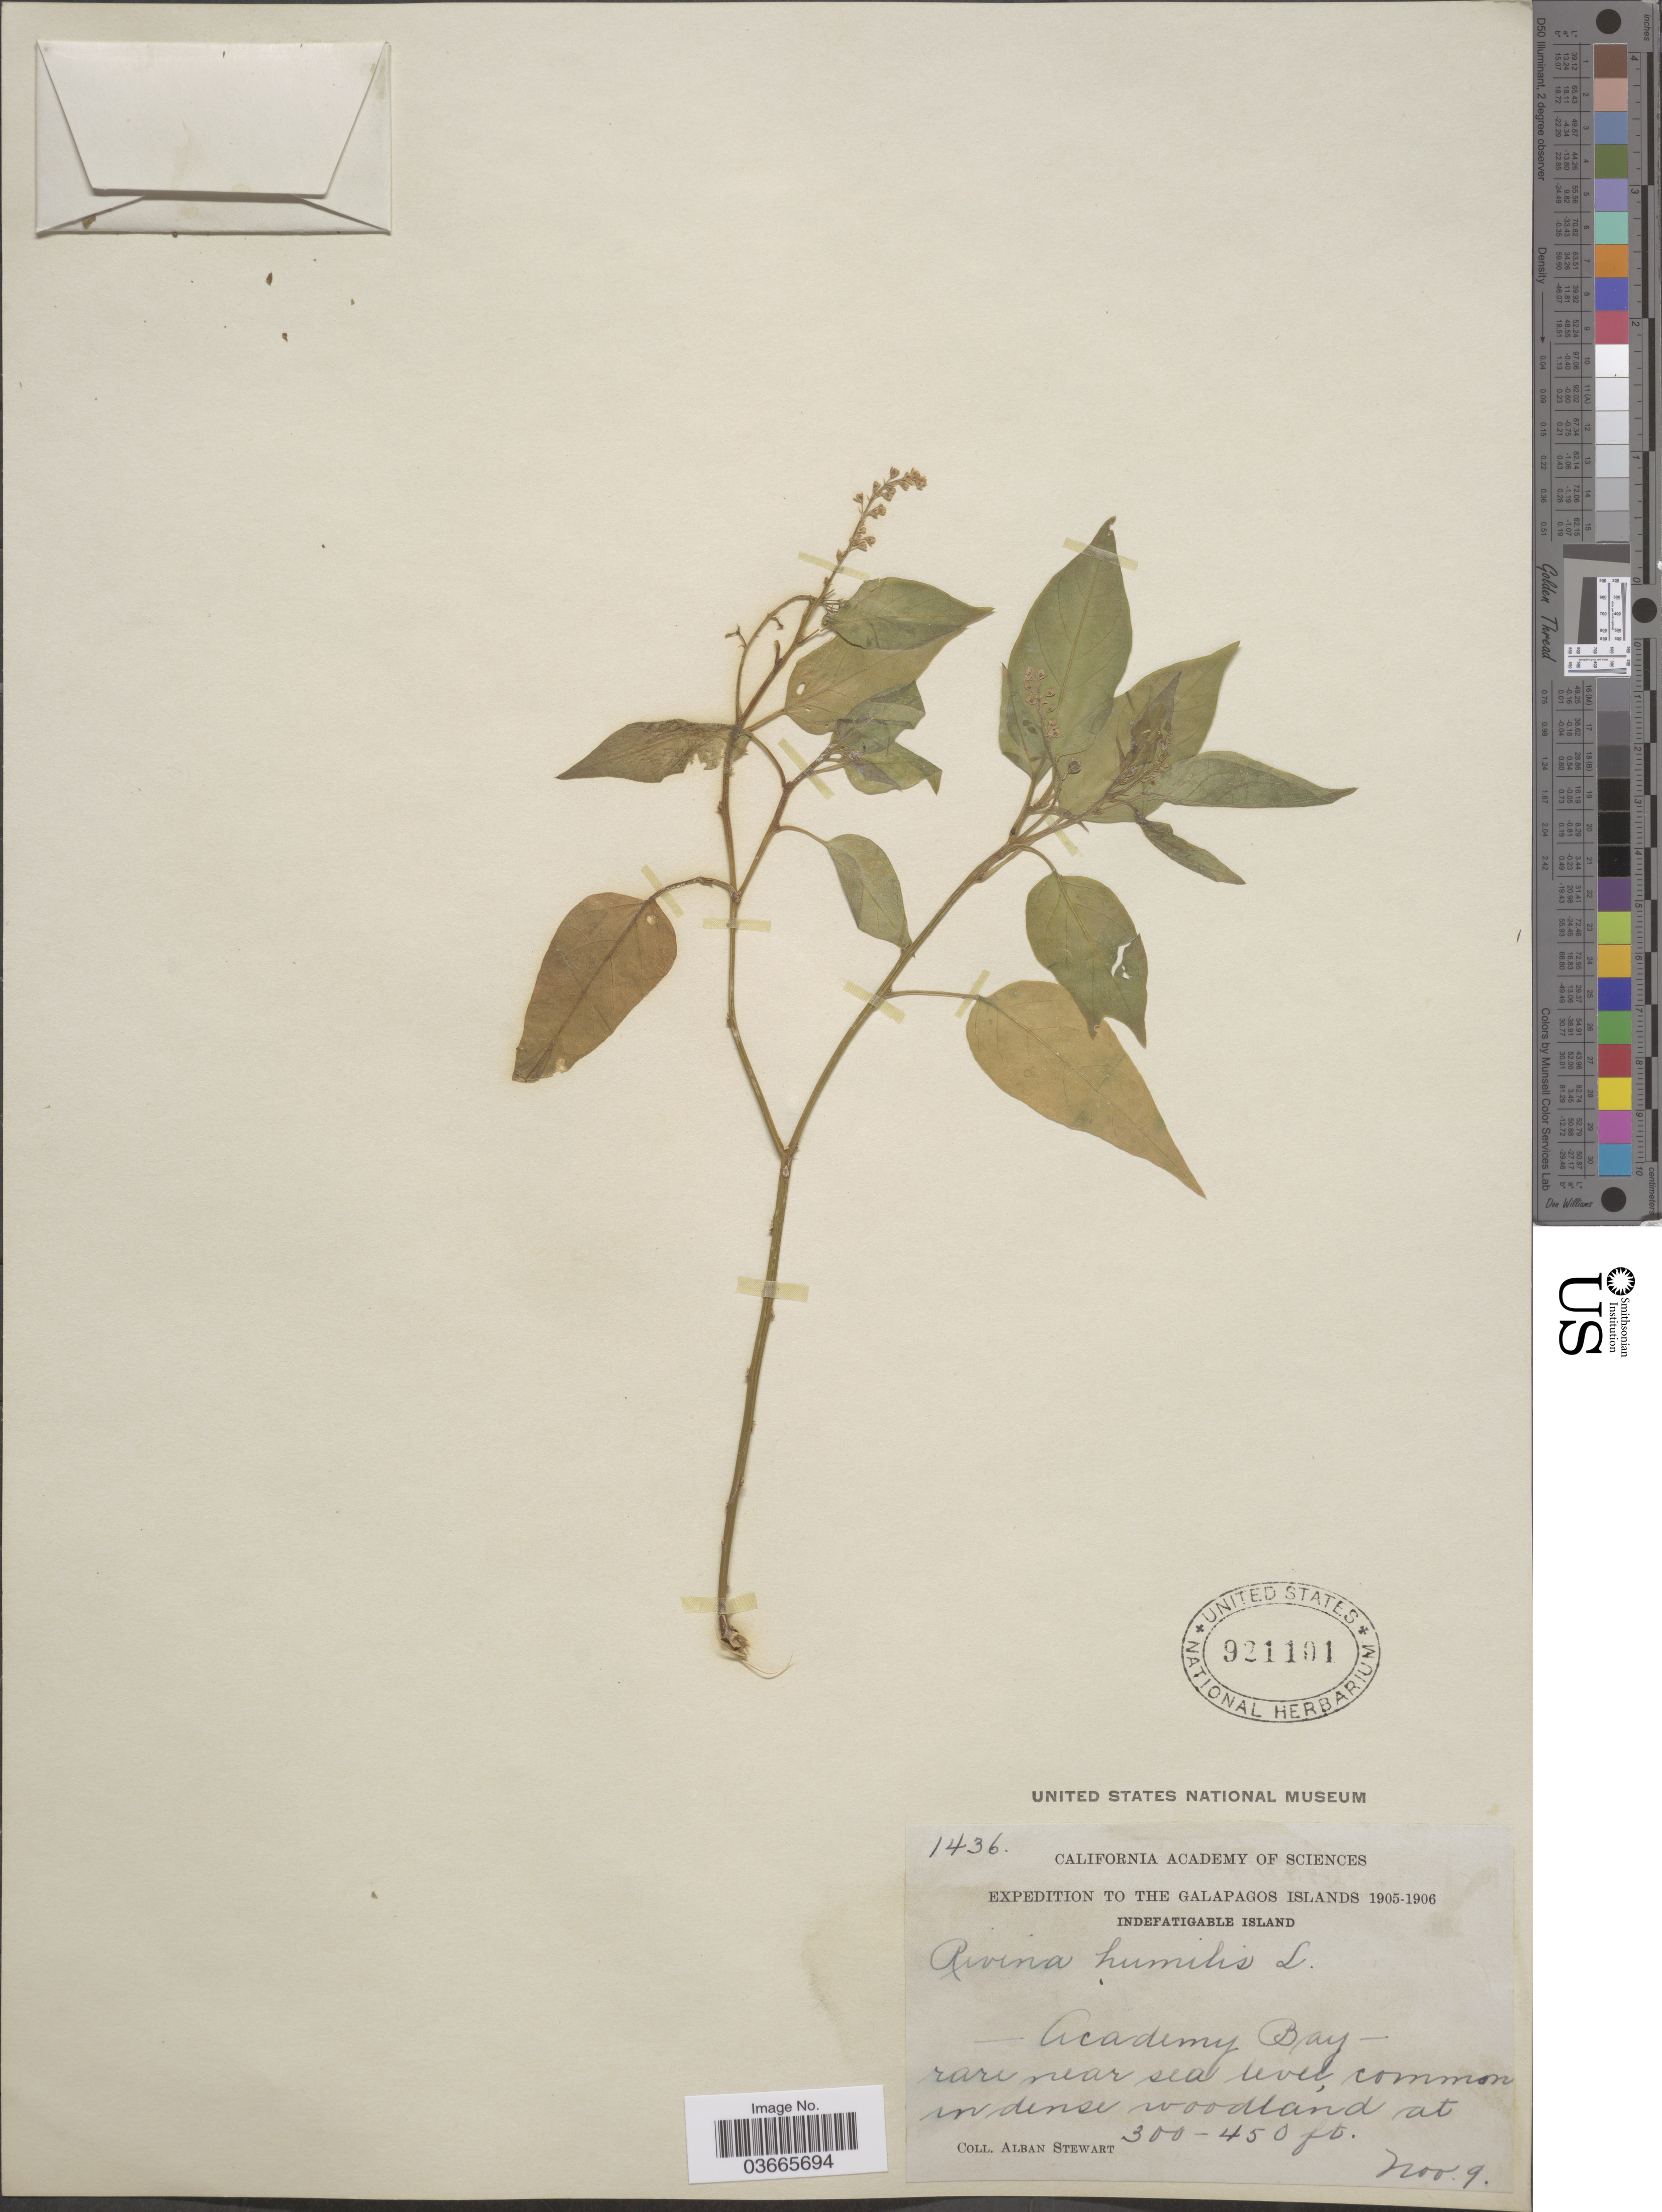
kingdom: Plantae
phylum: Tracheophyta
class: Magnoliopsida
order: Caryophyllales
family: Phytolaccaceae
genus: Rivina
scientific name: Rivina humilis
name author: L.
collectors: A. Stewart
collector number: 1436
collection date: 1905-11-09/1906-11-09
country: Ecuador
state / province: Colón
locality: The Galapagos Islands. Indefatigable Island. Academy Bay.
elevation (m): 91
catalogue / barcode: US 921101